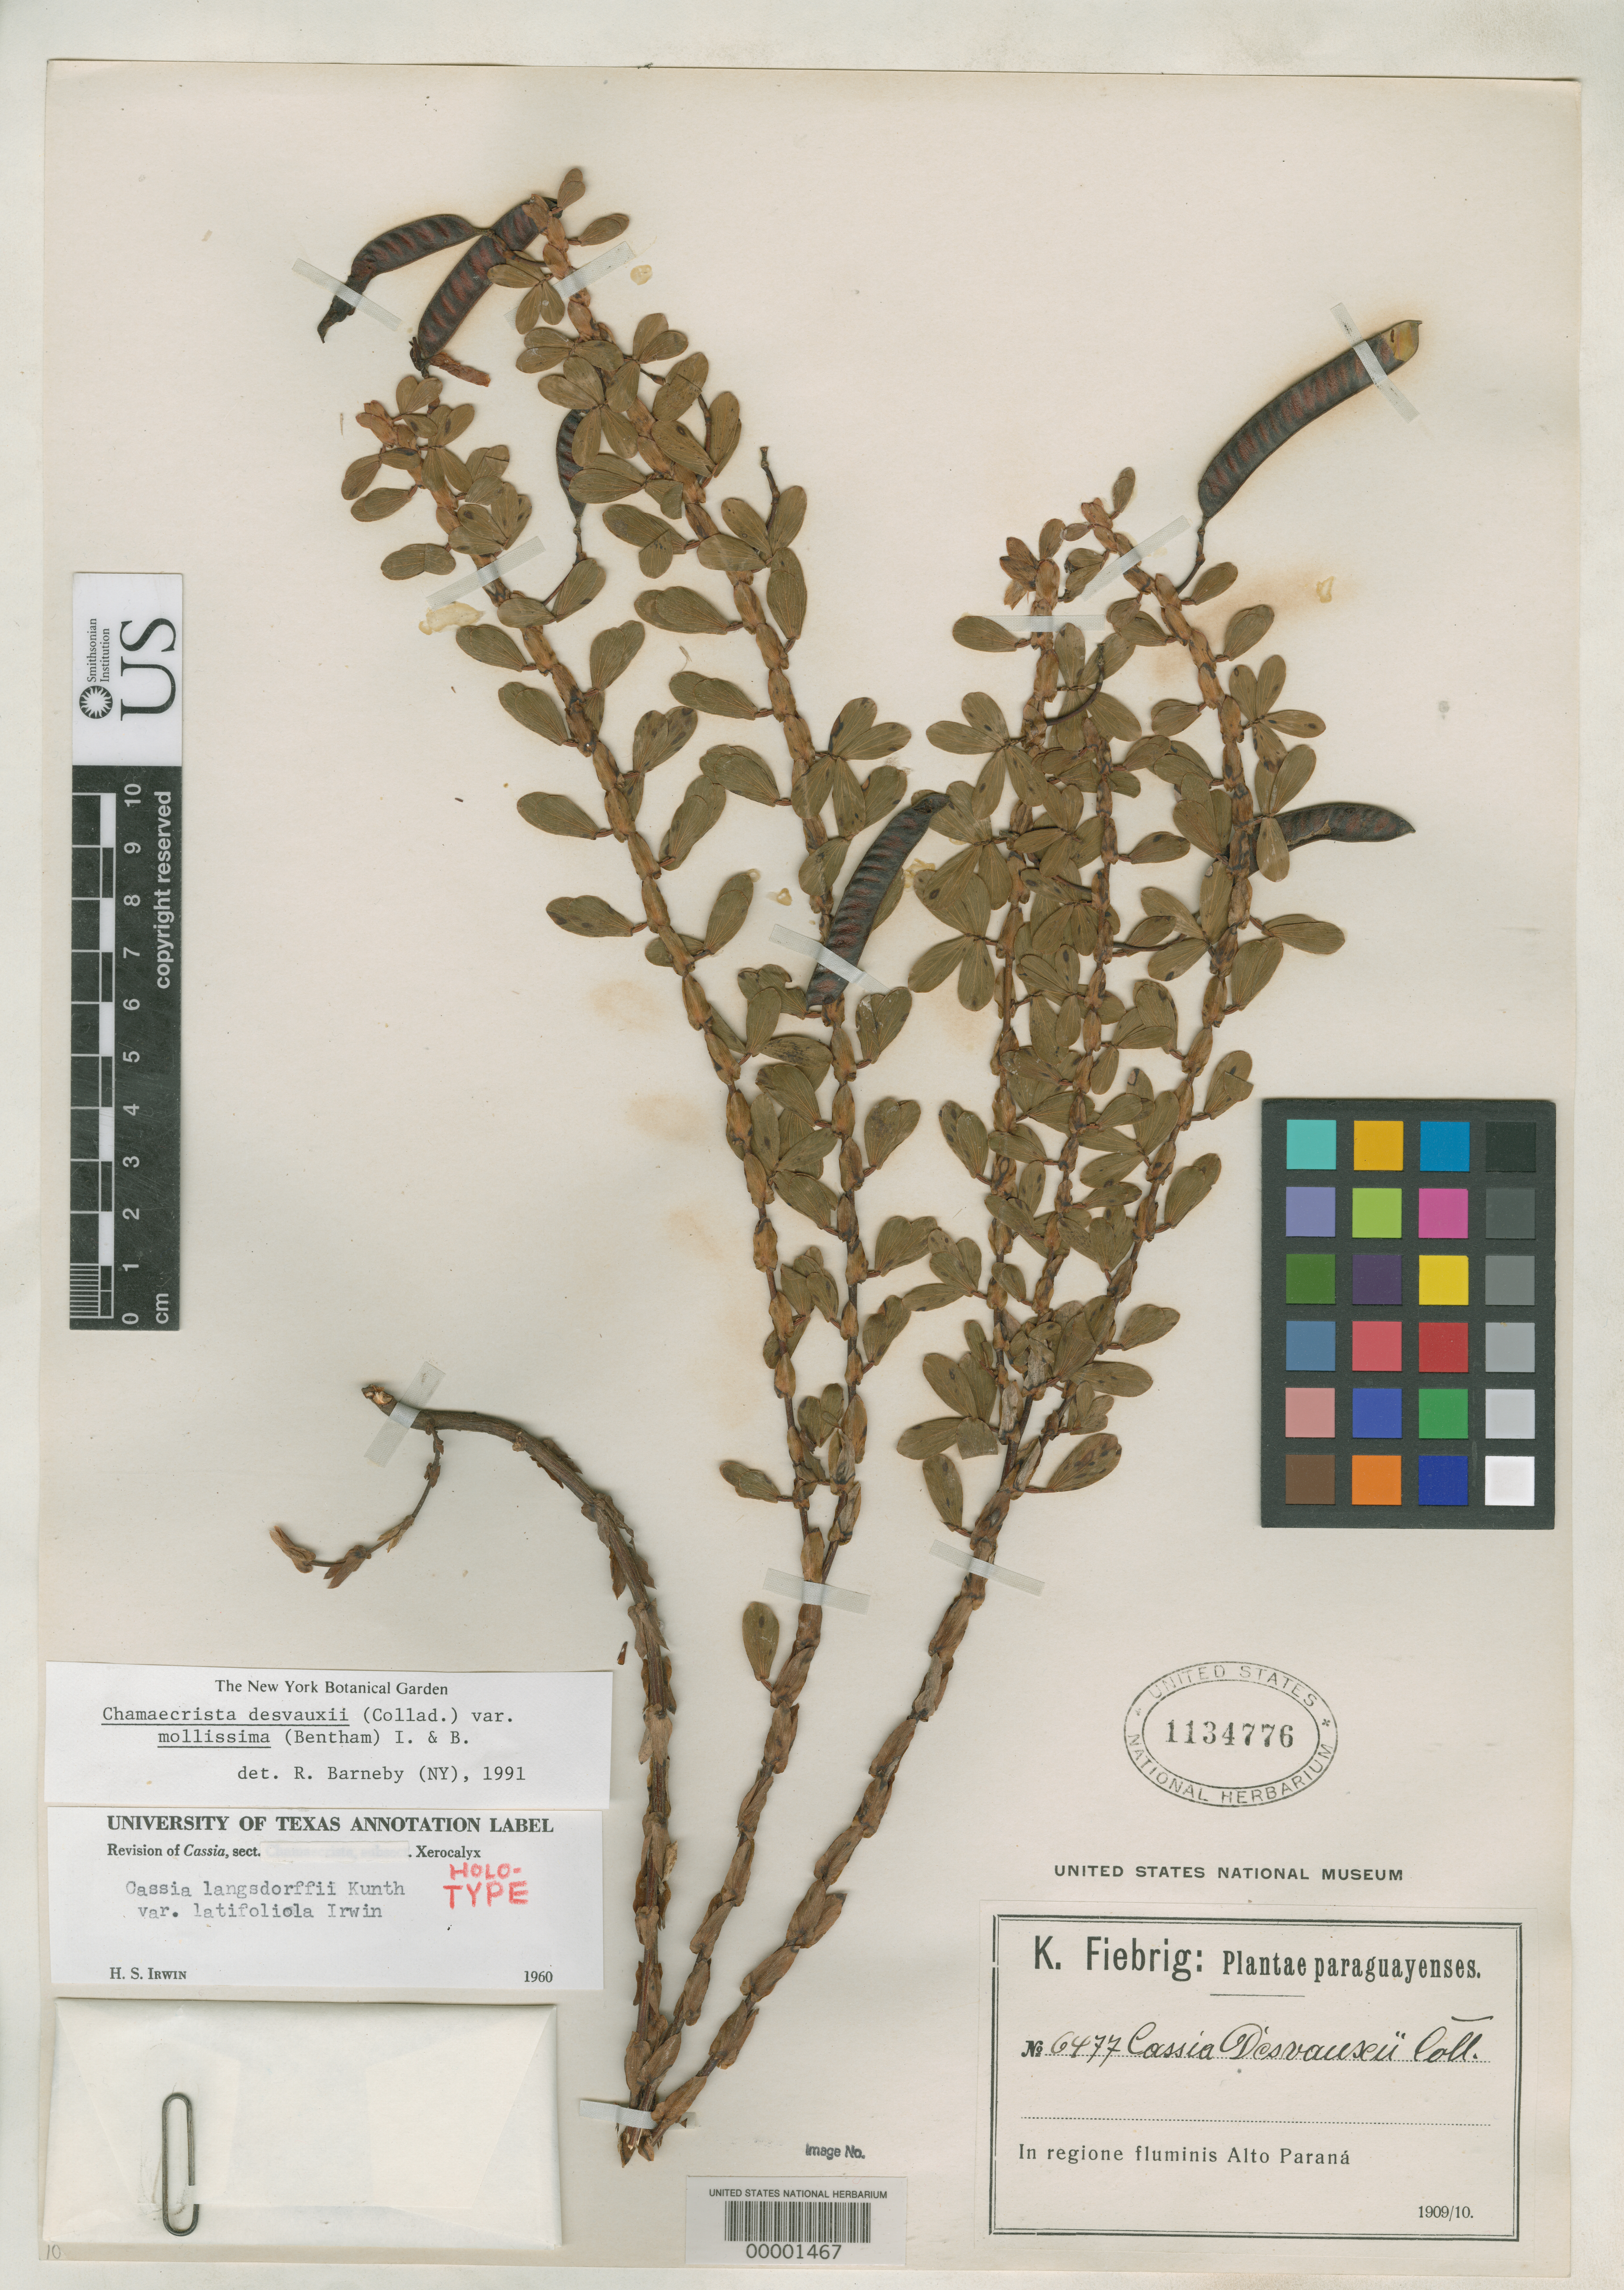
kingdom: Plantae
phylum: Tracheophyta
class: Magnoliopsida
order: Fabales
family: Fabaceae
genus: Cassia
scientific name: Cassia langsdorffii var. latifolia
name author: H.S. Irwin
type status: Holotype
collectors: K. Fiebrig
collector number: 6477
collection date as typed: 1909 to -- --- 1910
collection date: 1909/1910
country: Paraguay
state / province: Alto Paraná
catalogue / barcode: US 1134776